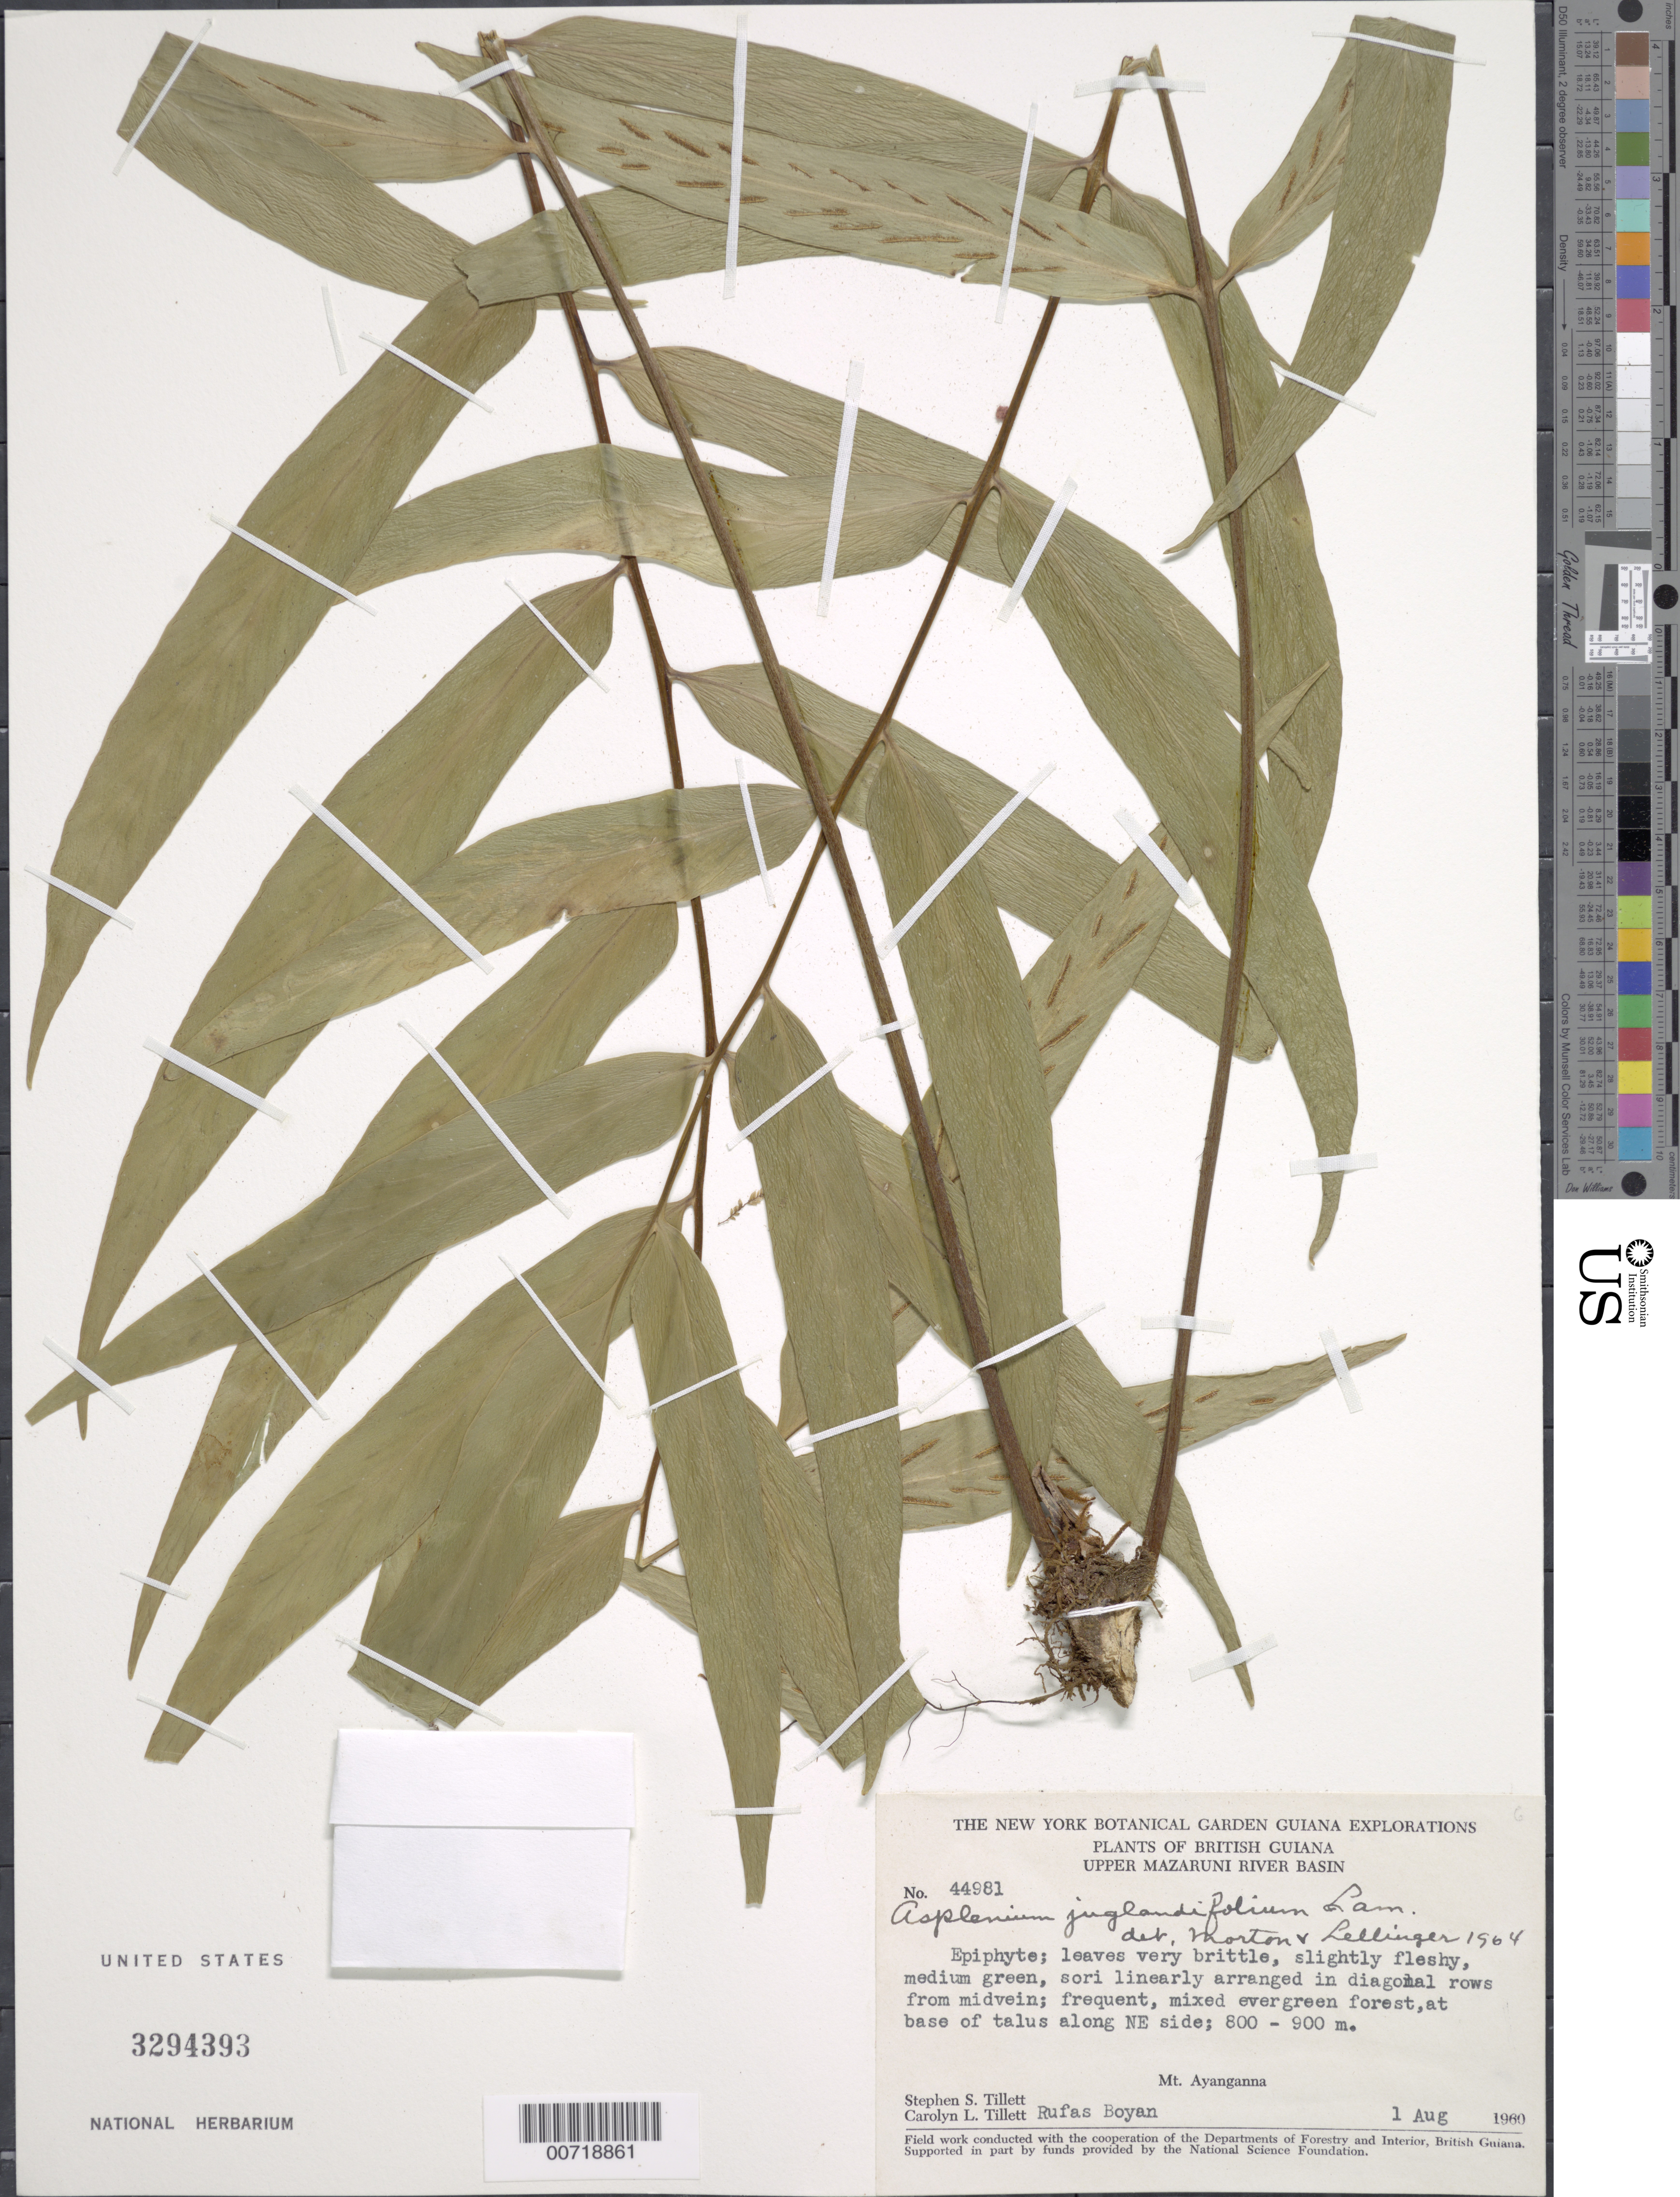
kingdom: Plantae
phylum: Tracheophyta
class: Polypodiopsida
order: Polypodiales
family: Aspleniaceae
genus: Asplenium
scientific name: Asplenium juglandifolium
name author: Lam.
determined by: Morton, C. V.; Lellinger, D. B.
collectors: S. S. Tillett, C. L. Tillett & R. Boyan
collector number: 44981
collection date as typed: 1-Aug-60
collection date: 1960-08-01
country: Guyana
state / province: Cuyuni-Mazaruni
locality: Mt. Ayanganna, NE side of, Upper Mazaruni R Basin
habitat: Mixed evergreen forest, at base of talus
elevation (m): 800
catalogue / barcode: US 3294393